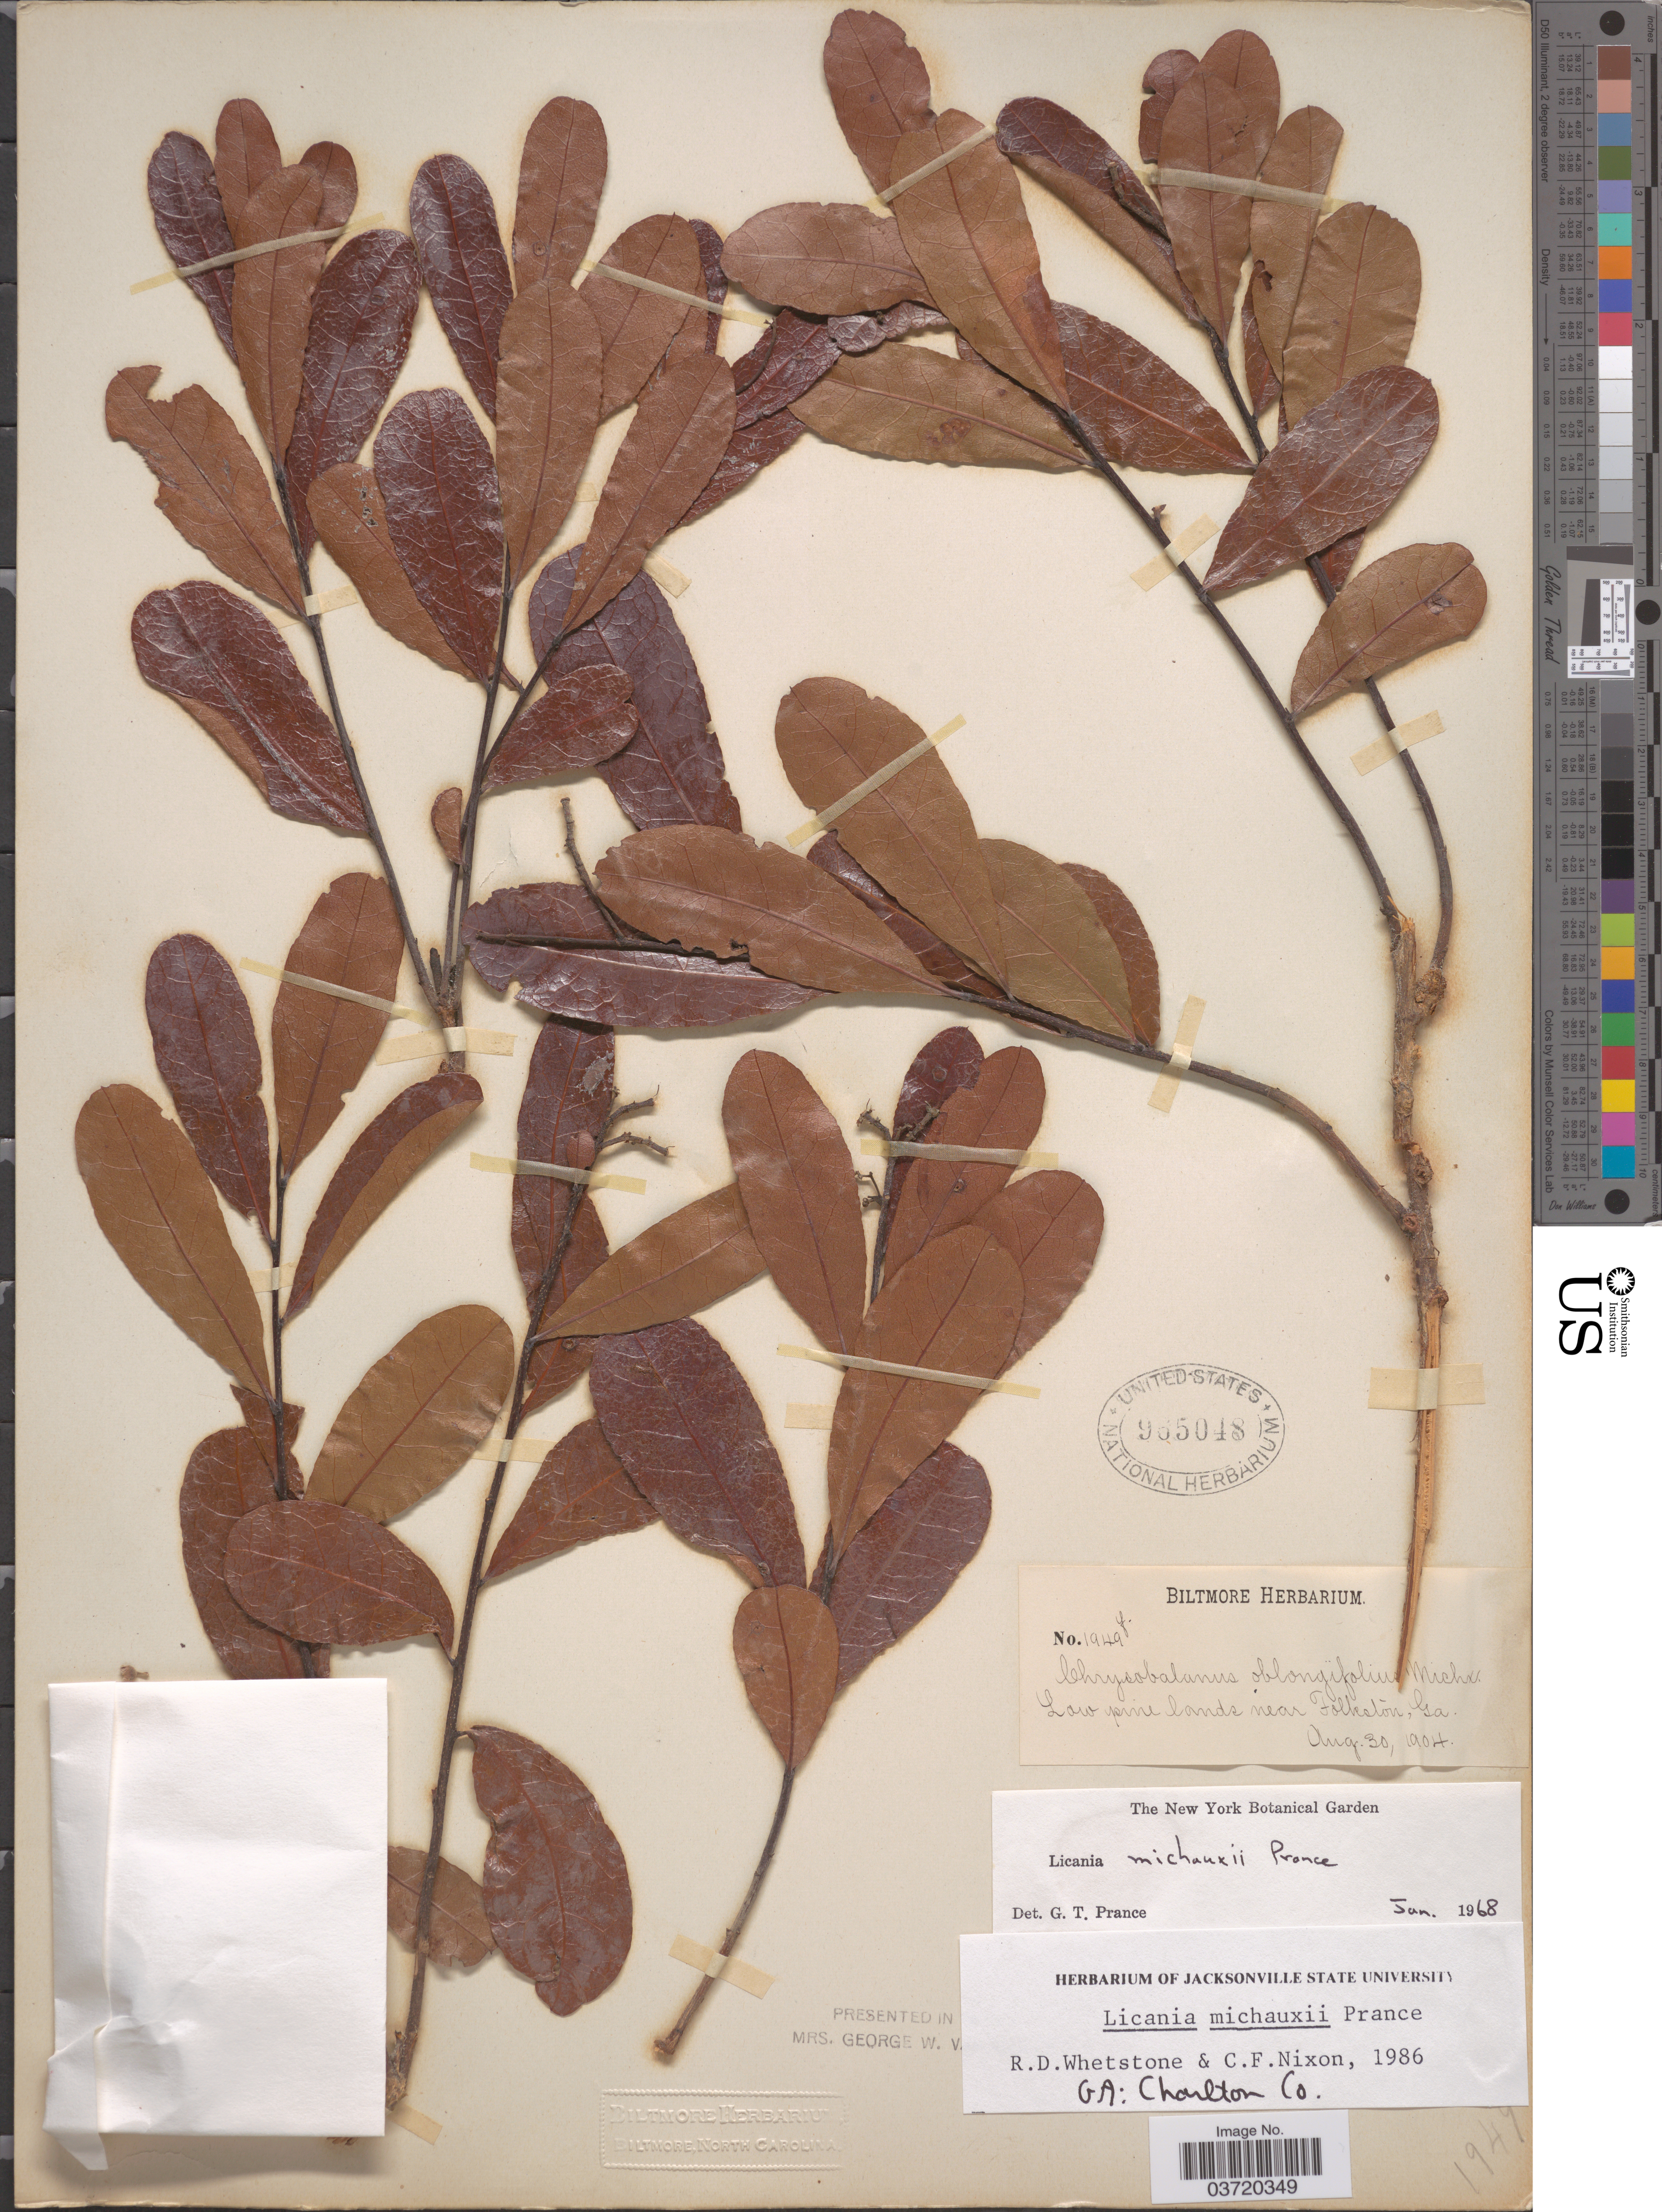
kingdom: Plantae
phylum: Tracheophyta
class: Magnoliopsida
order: Malpighiales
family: Chrysobalanaceae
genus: Geobalanus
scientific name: Geobalanus oblongifolius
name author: (Michx.) Small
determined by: Strong, M. T., (US), Smithsonian Institution - National Museum of Natural History (UNITED STATES)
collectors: ex herb. Biltmore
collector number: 1949f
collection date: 1904-08-30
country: United States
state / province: Georgia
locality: Low pine lands near Folkston.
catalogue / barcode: US 965048